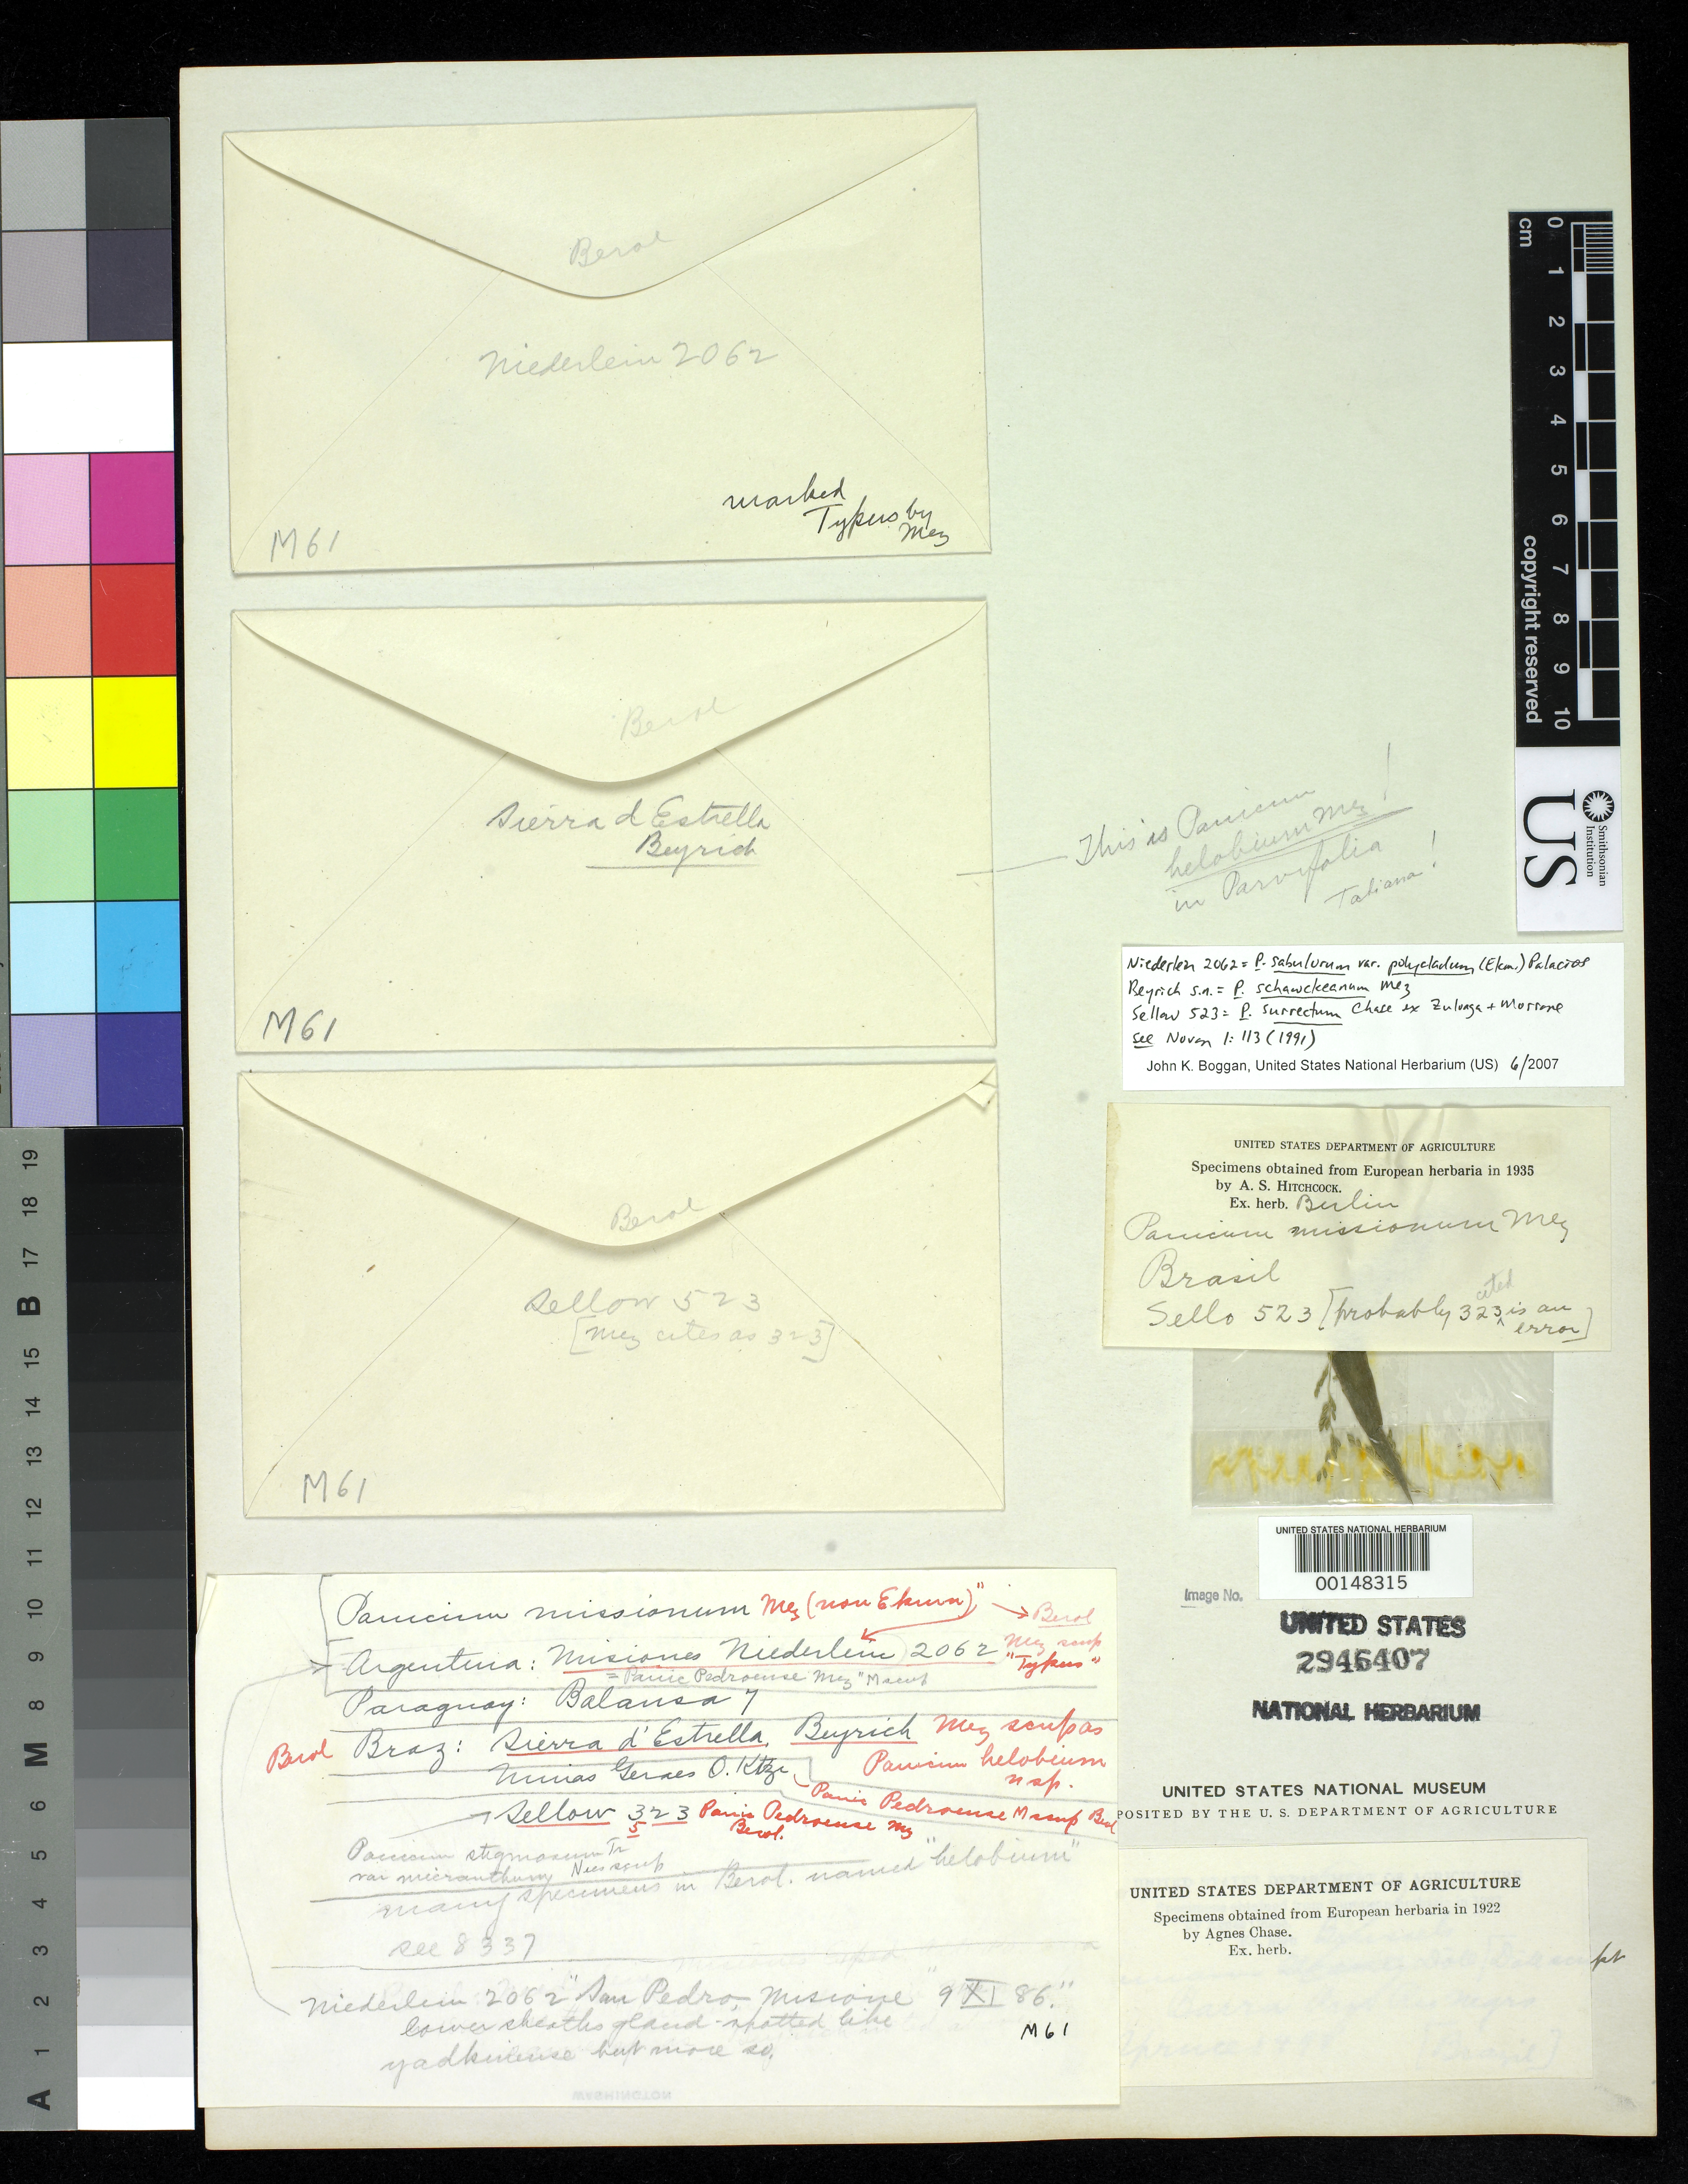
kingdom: Plantae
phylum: Tracheophyta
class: Liliopsida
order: Poales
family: Poaceae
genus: Panicum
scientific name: Panicum missionum Mez, nom. illeg.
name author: Mez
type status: Type Fragment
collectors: H. Beyrich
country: Brazil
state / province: Minas Gerais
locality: Sierra d'Estrella.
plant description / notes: Cited by Zuloaga & Morrone, Novon 1: 113 (1991).; Mounted on same sheet with fragments Niederlein 2062, Sellow 523.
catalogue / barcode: US 2946407